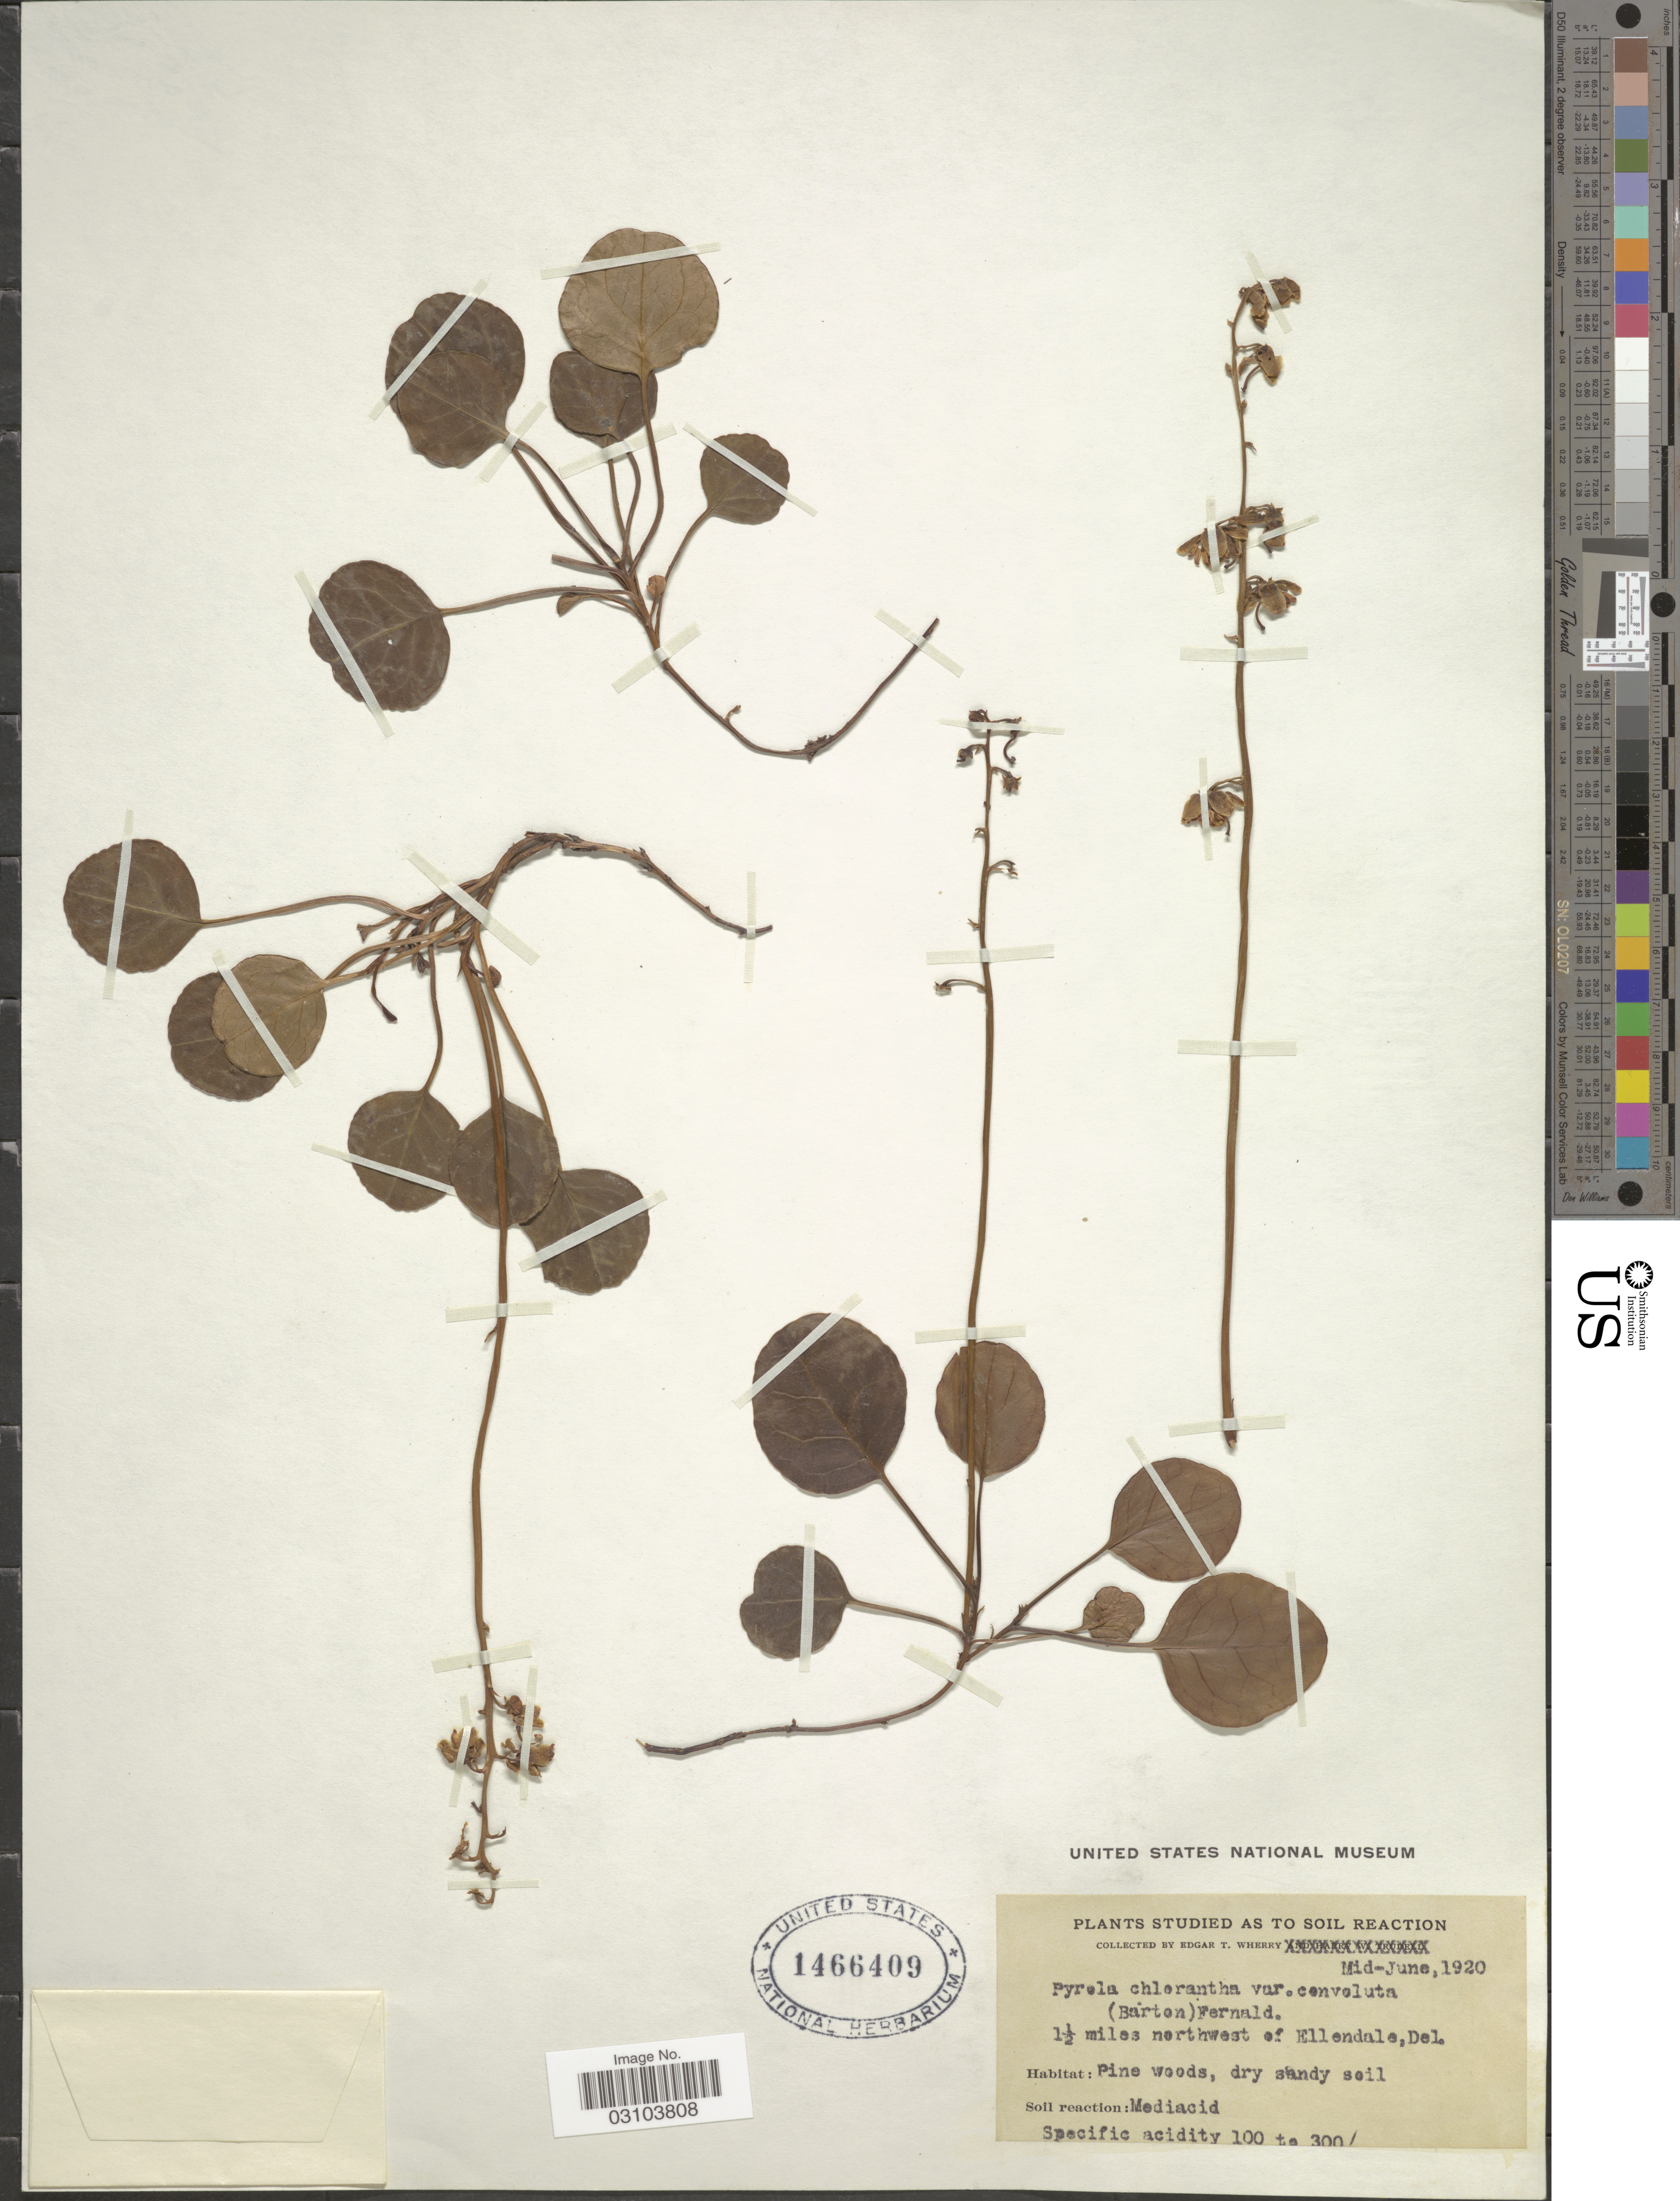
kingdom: Plantae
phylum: Tracheophyta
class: Magnoliopsida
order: Ericales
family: Ericaceae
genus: Pyrola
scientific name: Pyrola chlorantha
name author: Schweigg.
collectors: E. T. Wherry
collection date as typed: Mid-June, 1920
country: United States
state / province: Delaware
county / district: Sussex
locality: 1½ miles NW of Ellendale,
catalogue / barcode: US 1466409